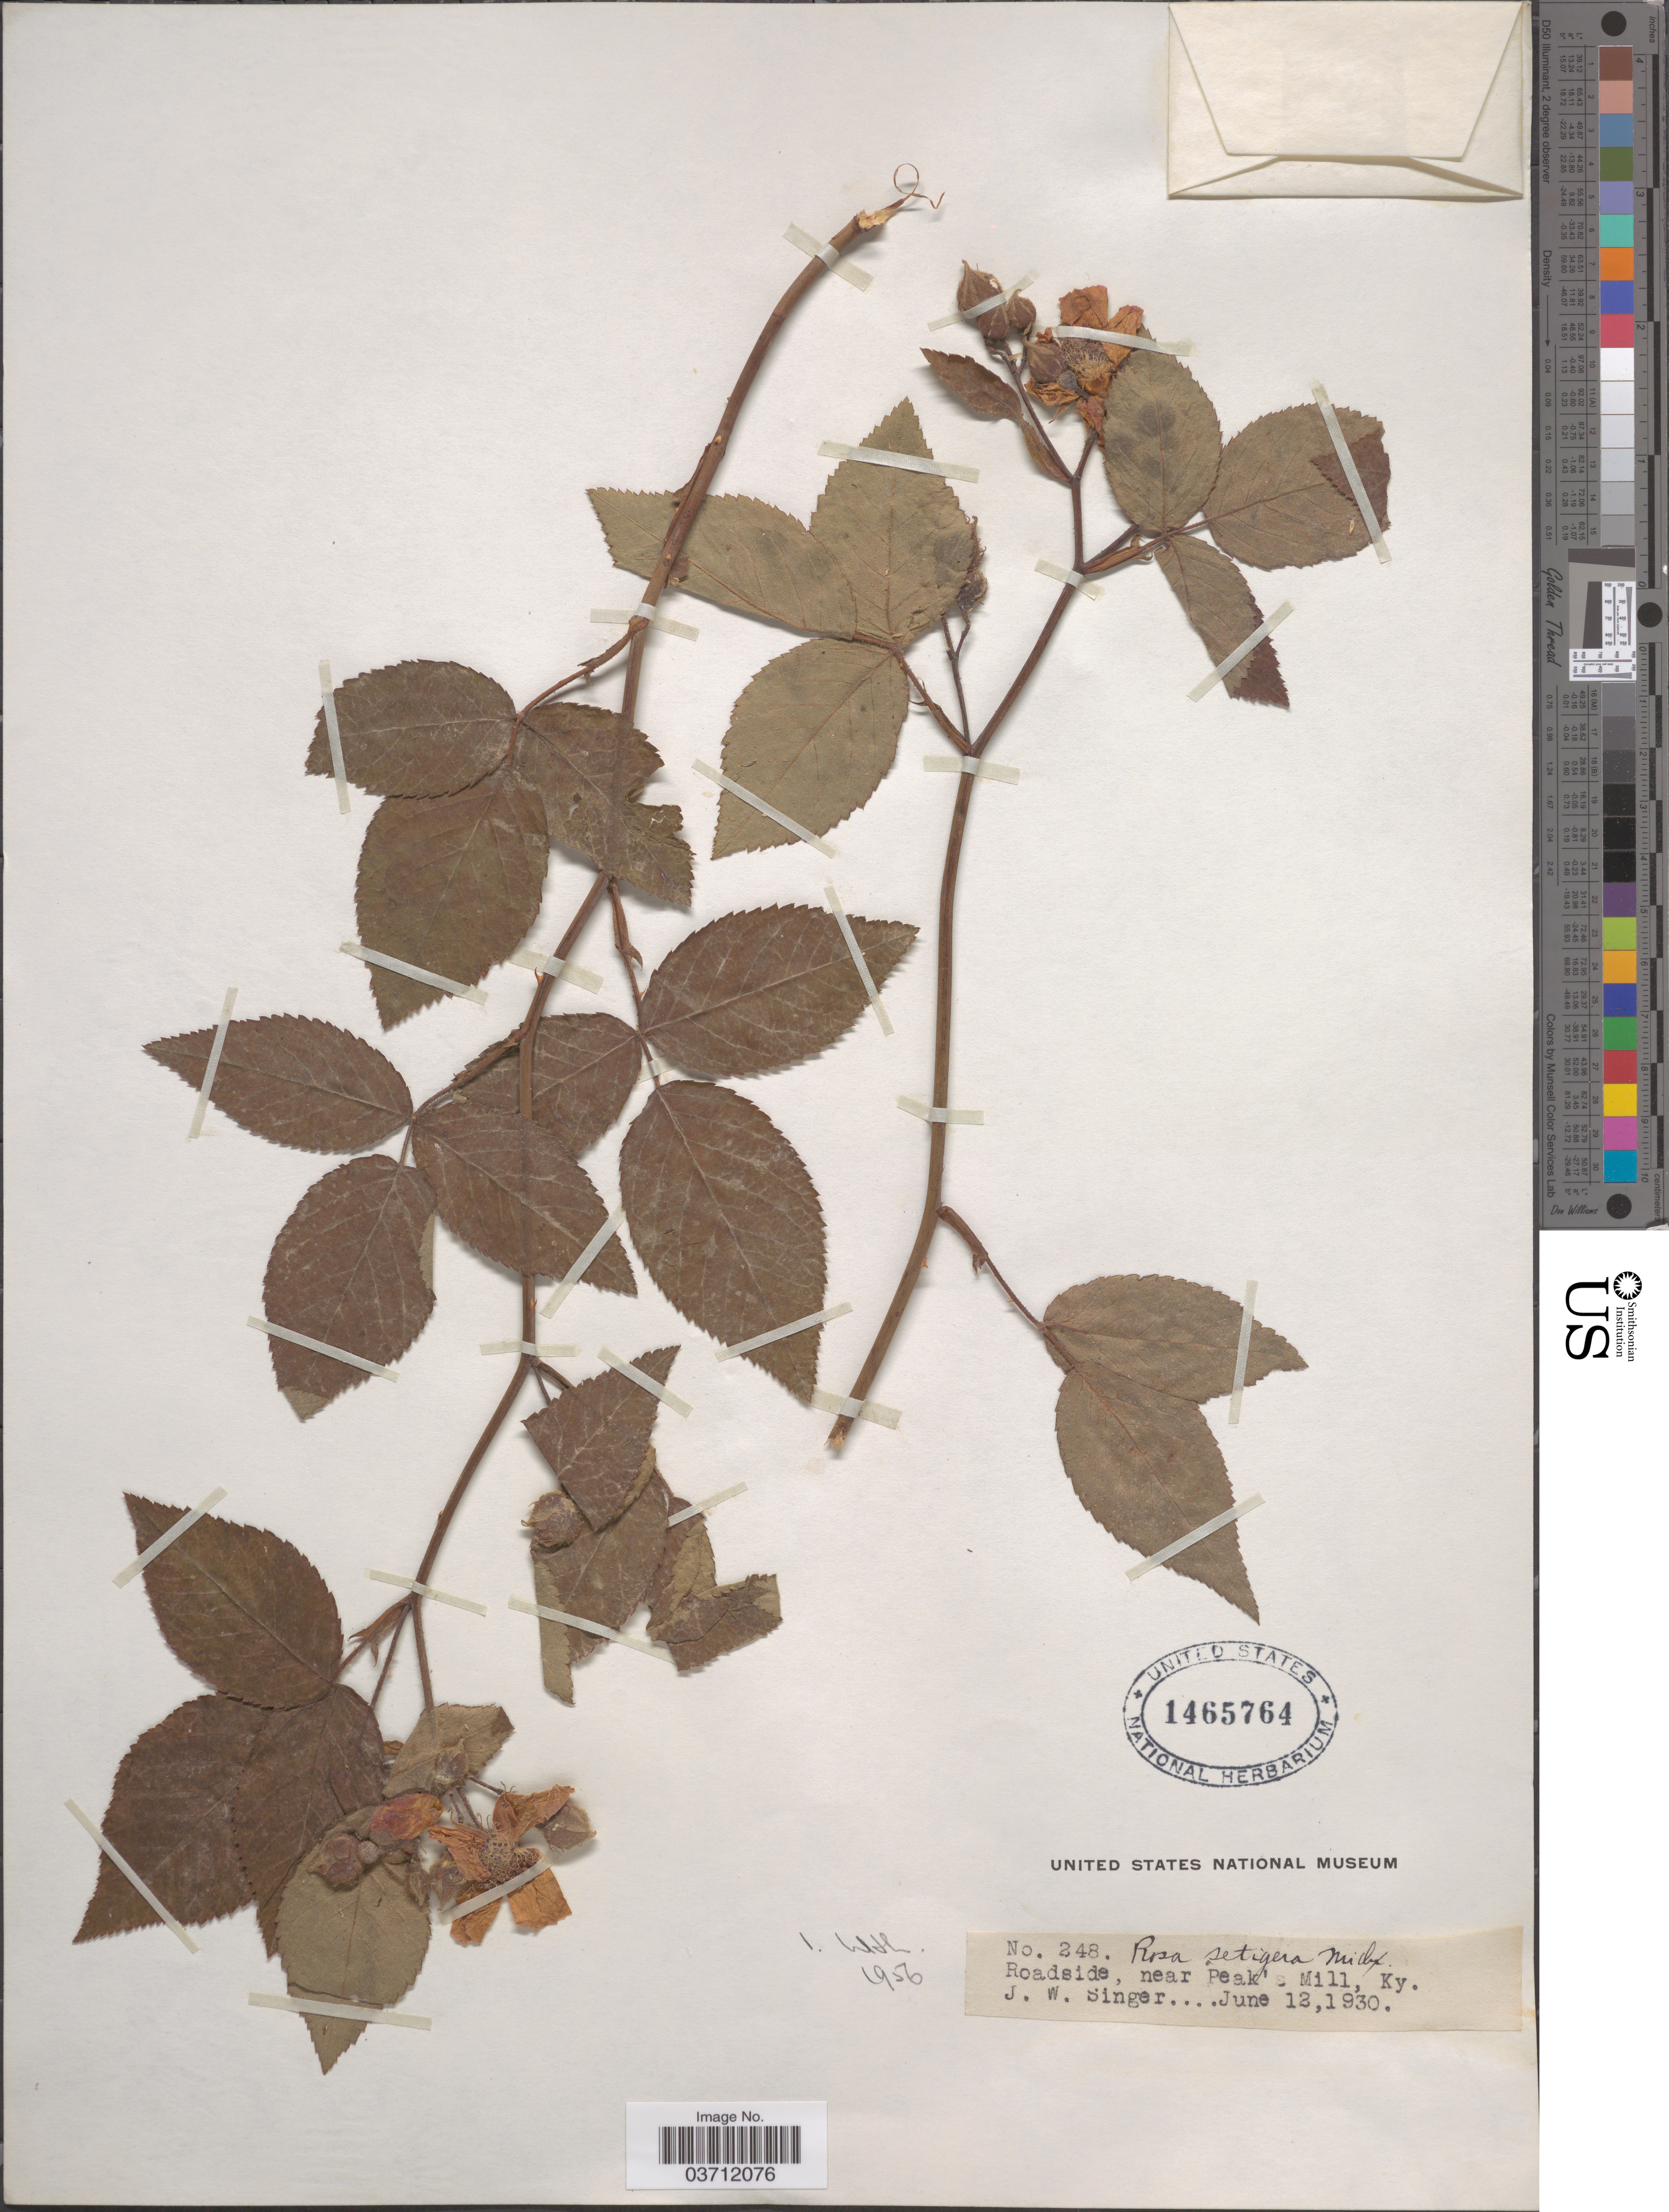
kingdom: Plantae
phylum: Tracheophyta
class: Magnoliopsida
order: Rosales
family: Rosaceae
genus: Rosa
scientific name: Rosa setigera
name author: Michx.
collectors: J. EW. Singer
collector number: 248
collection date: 1930-06-12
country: United States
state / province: Kentucky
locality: Roadside, near Peak's Mill.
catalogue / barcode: US 1465764